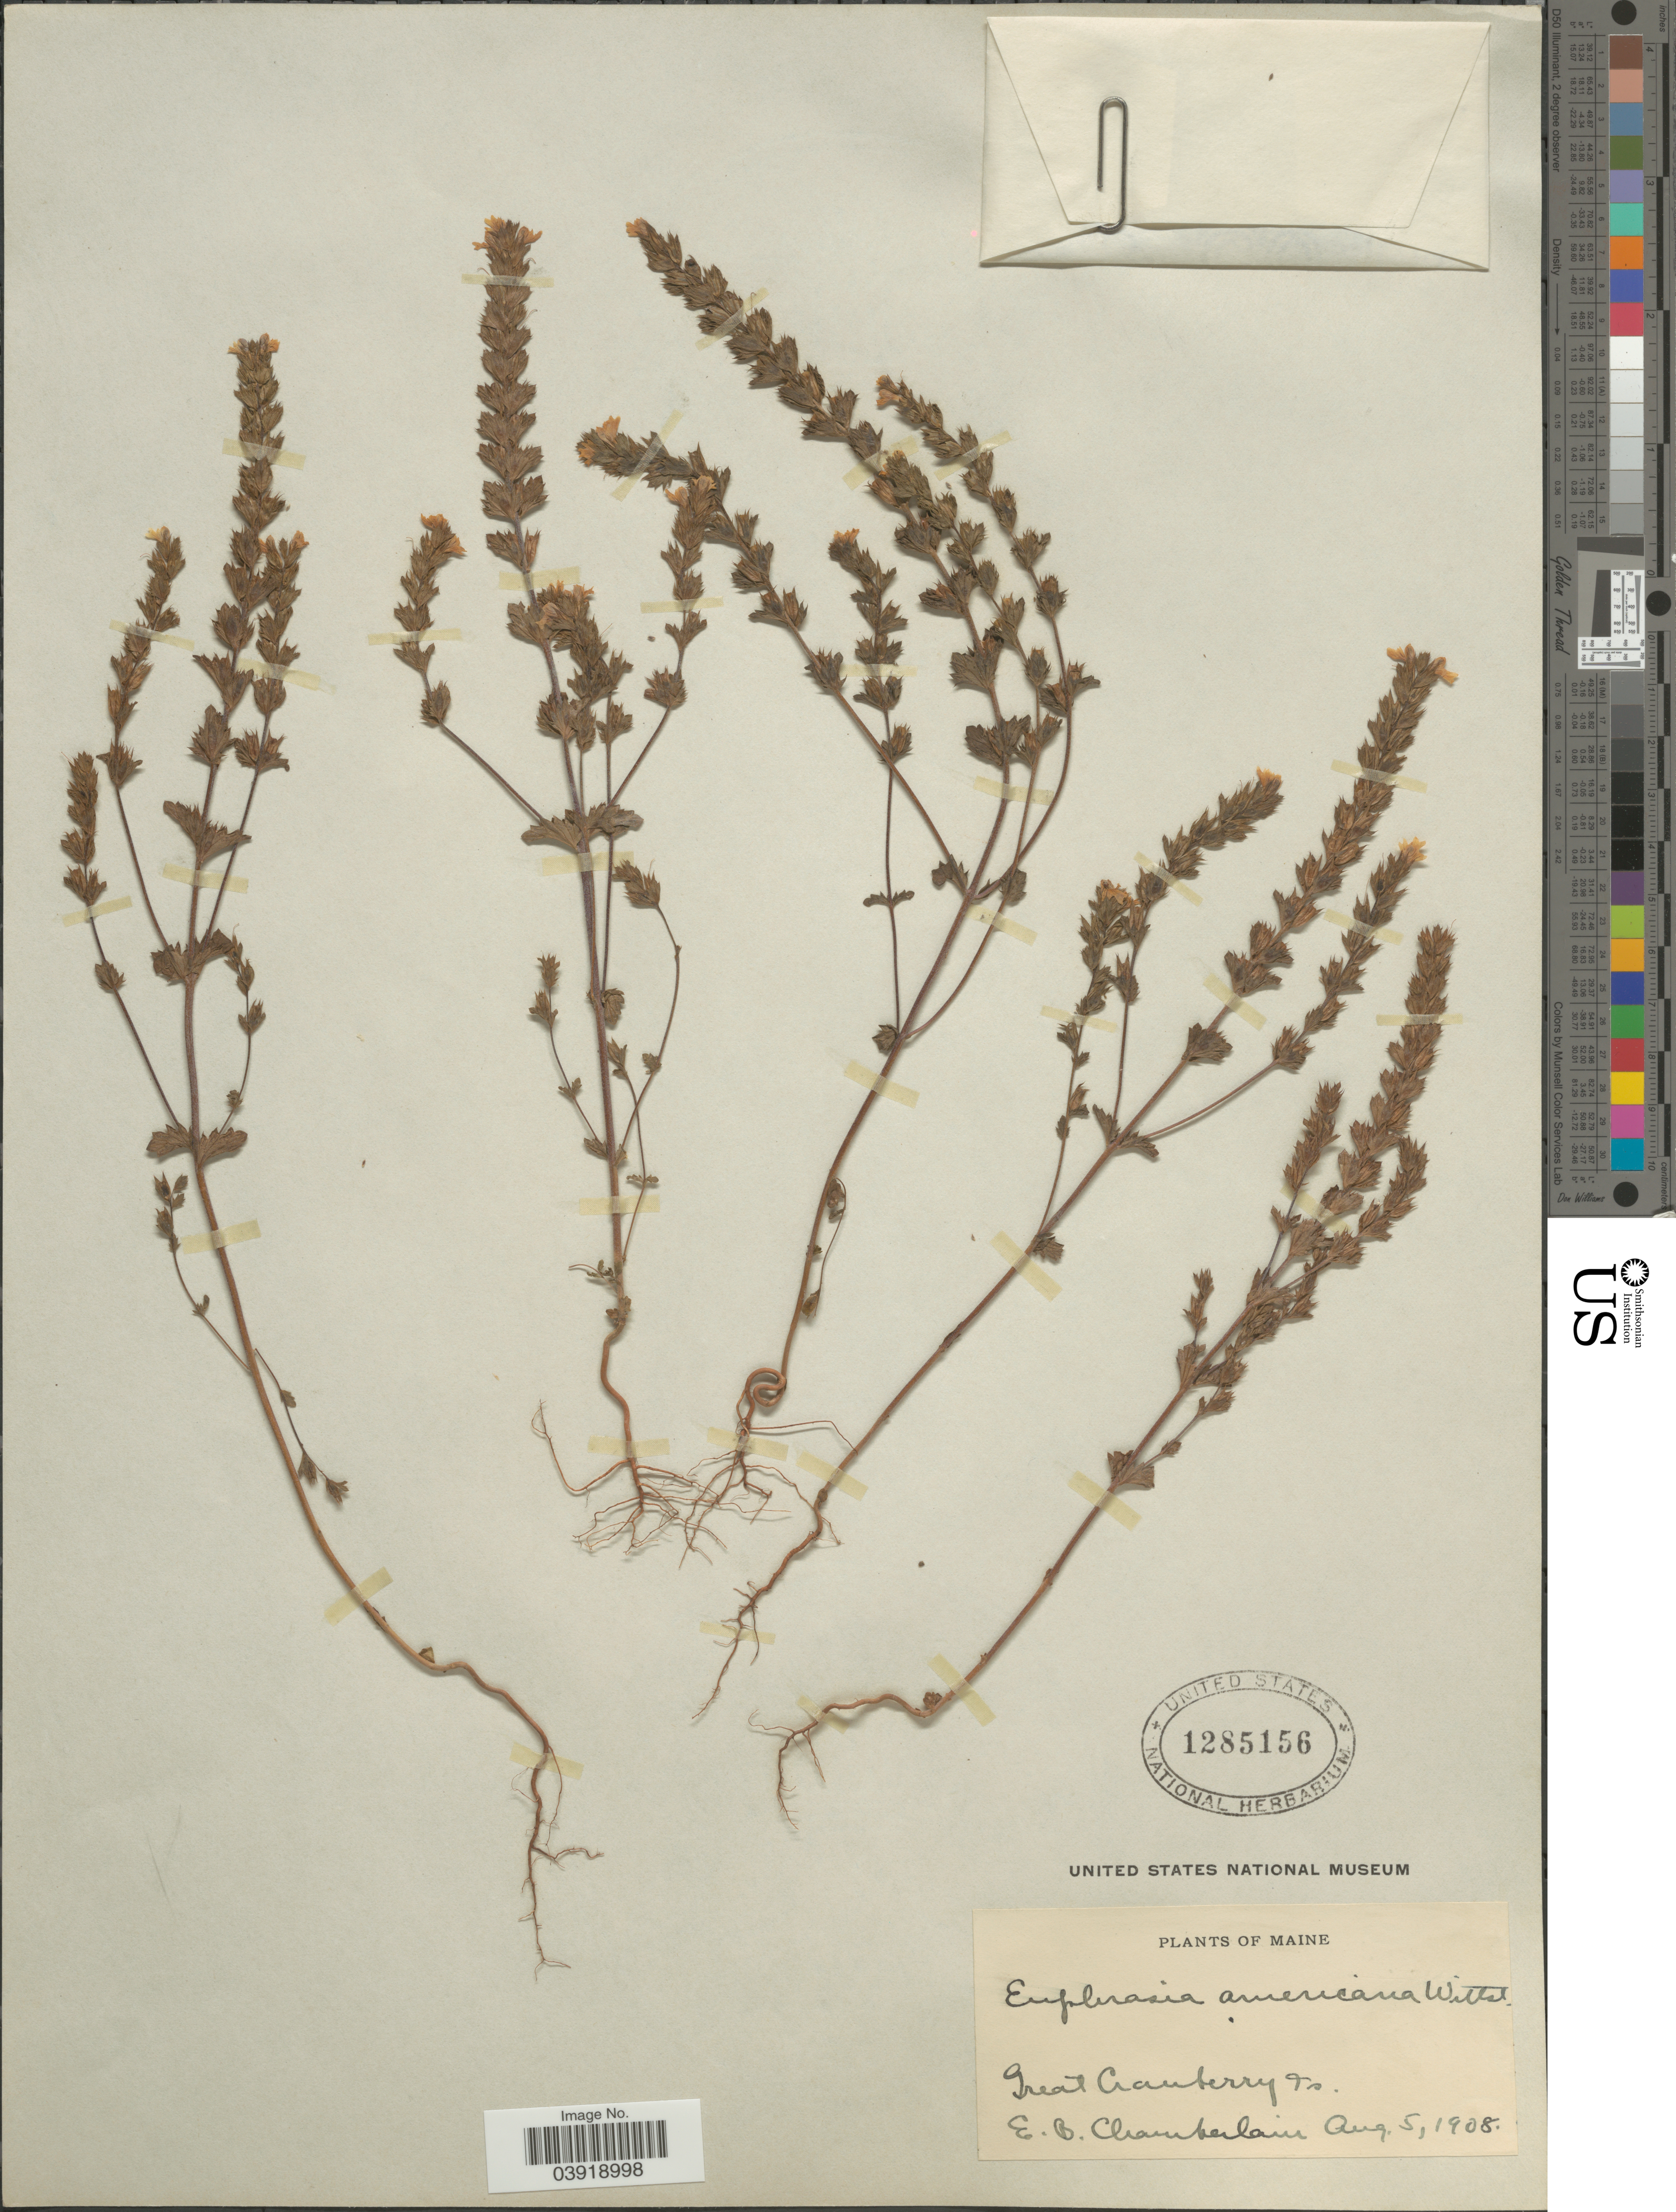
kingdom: Plantae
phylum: Tracheophyta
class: Magnoliopsida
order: Lamiales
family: Orobanchaceae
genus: Euphrasia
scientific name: Euphrasia americana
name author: Wettst.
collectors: E. Chamberlain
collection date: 1908-08-05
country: United States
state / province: Maine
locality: Great Cranberry Is.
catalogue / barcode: US 1285156